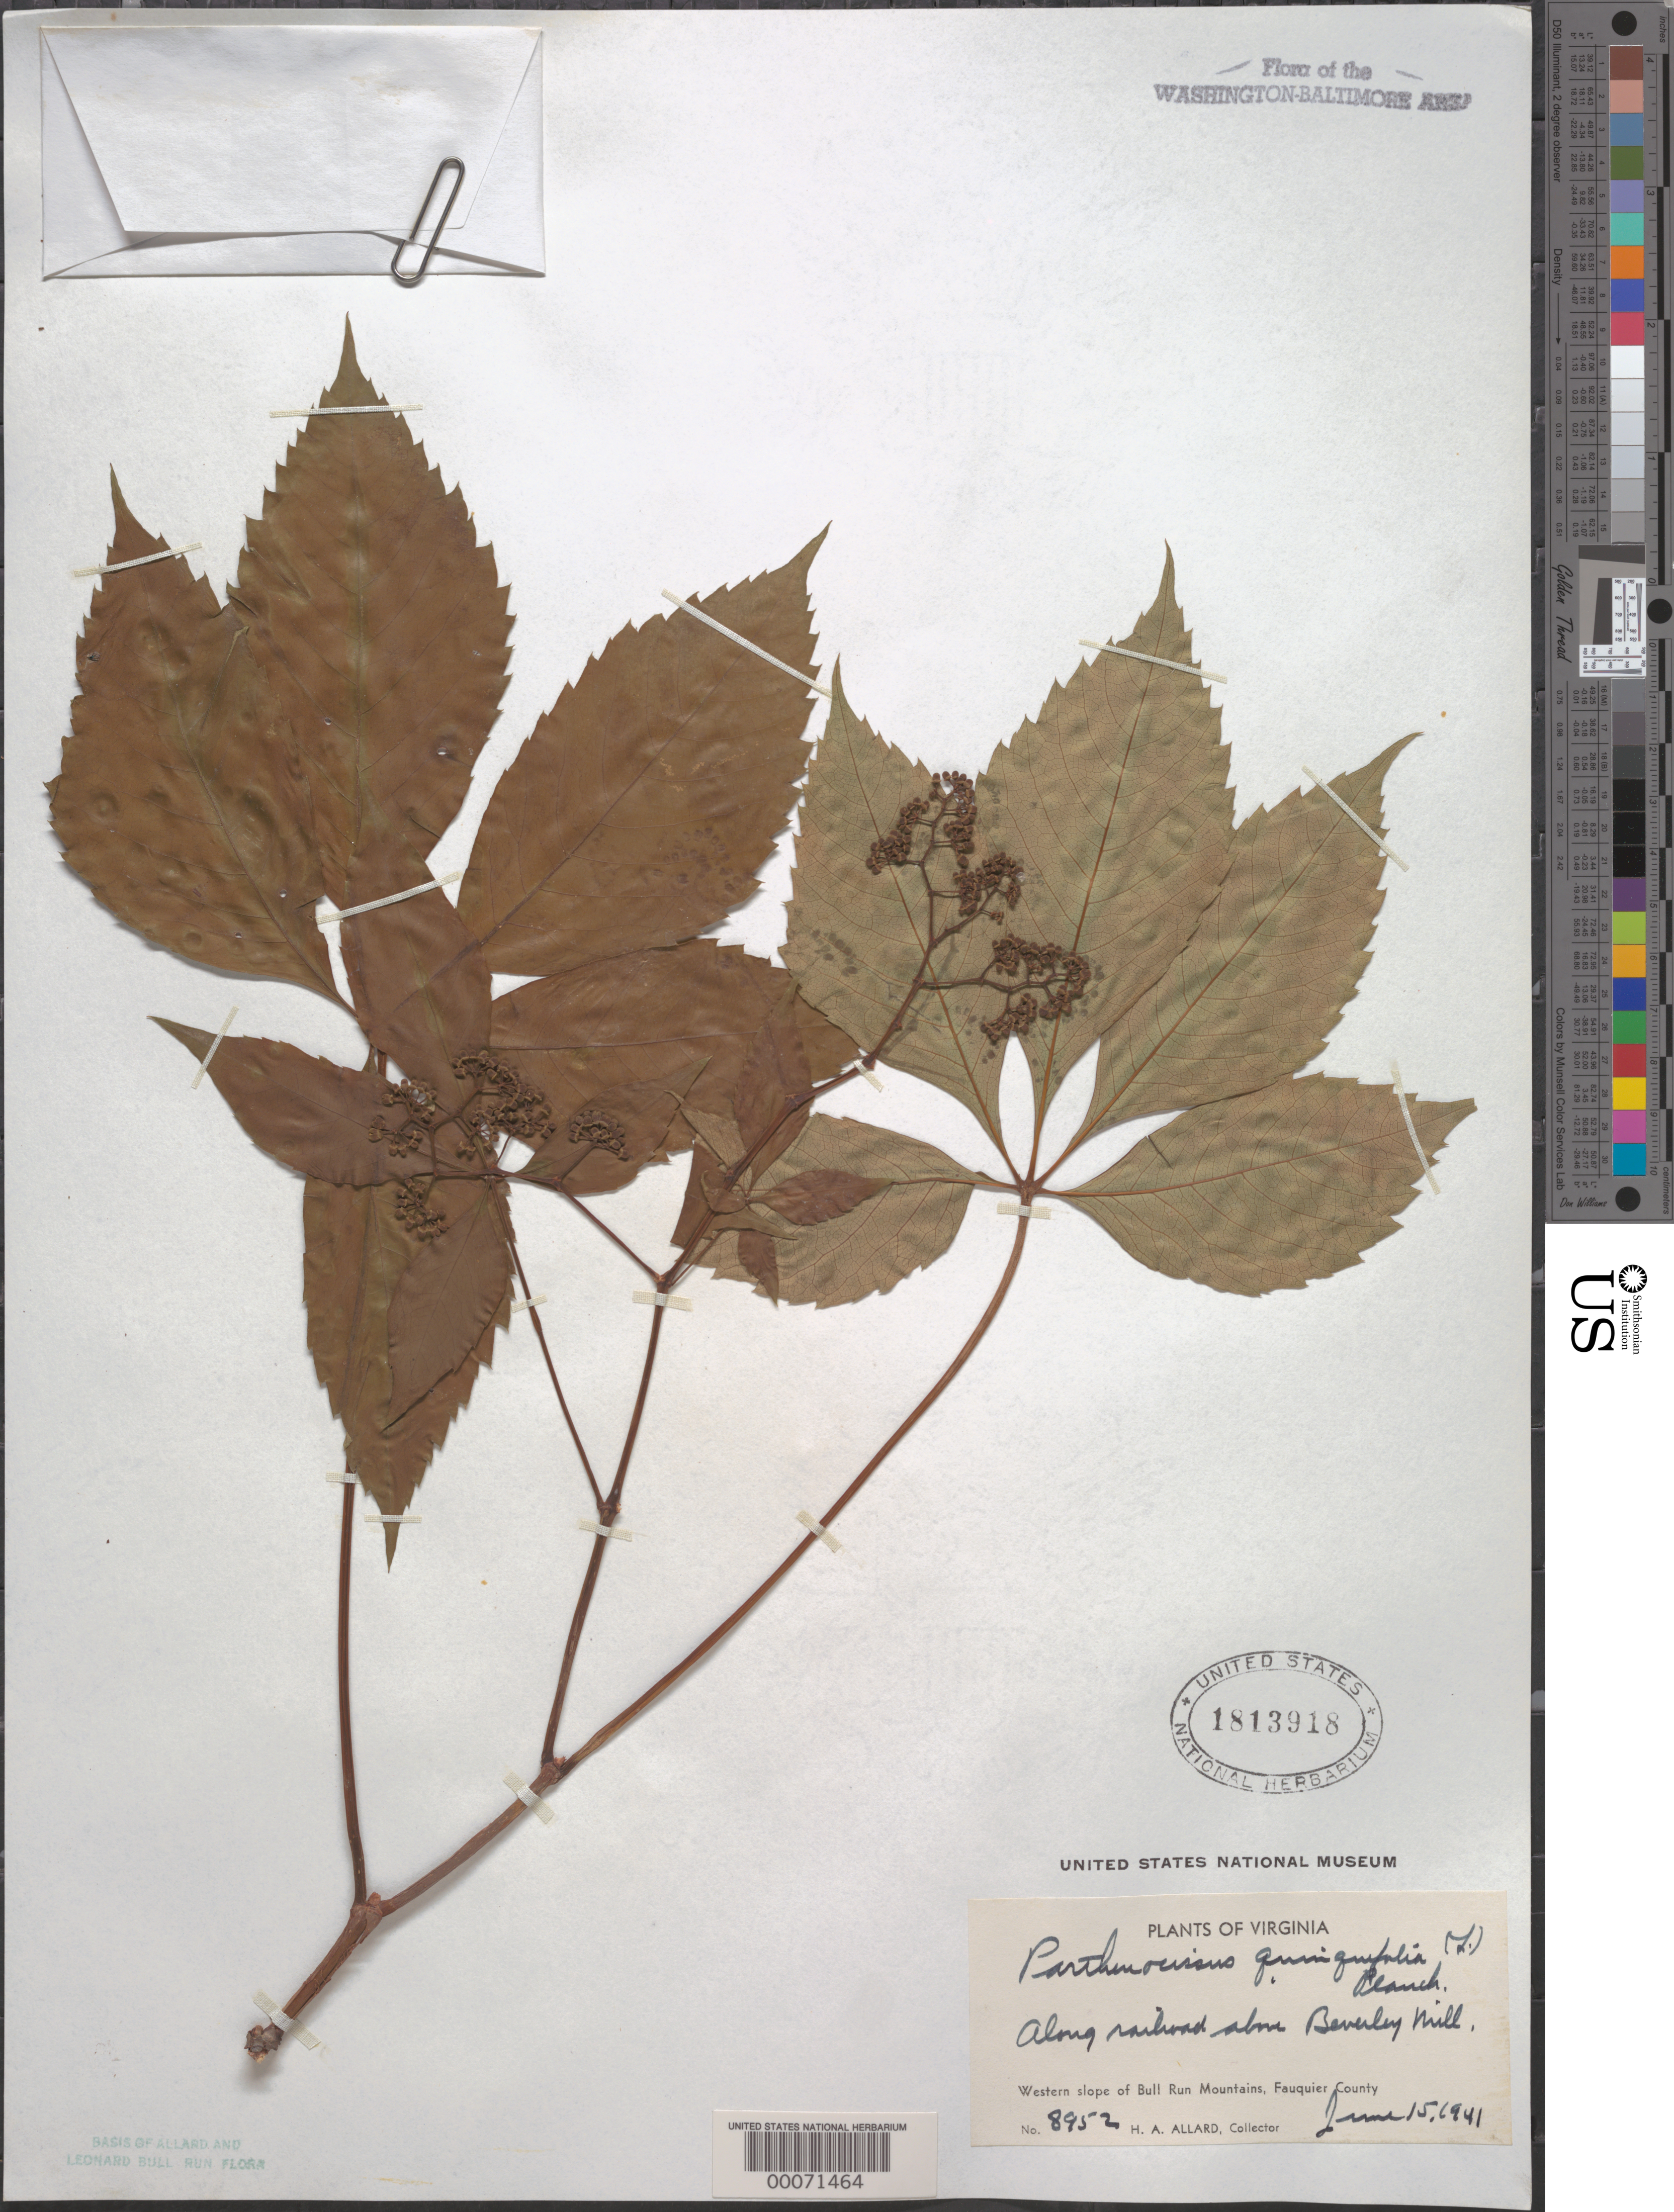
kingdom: Plantae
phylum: Tracheophyta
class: Magnoliopsida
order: Vitales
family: Vitaceae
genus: Parthenocissus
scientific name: Parthenocissus quinquefolia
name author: (L.) Planch.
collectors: H. A. Allard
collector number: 8952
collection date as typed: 15 Jun 1941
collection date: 1941-06-15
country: United States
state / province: Virginia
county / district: Fauquier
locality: Above Beverley Mill, railroad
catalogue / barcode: US 1813918